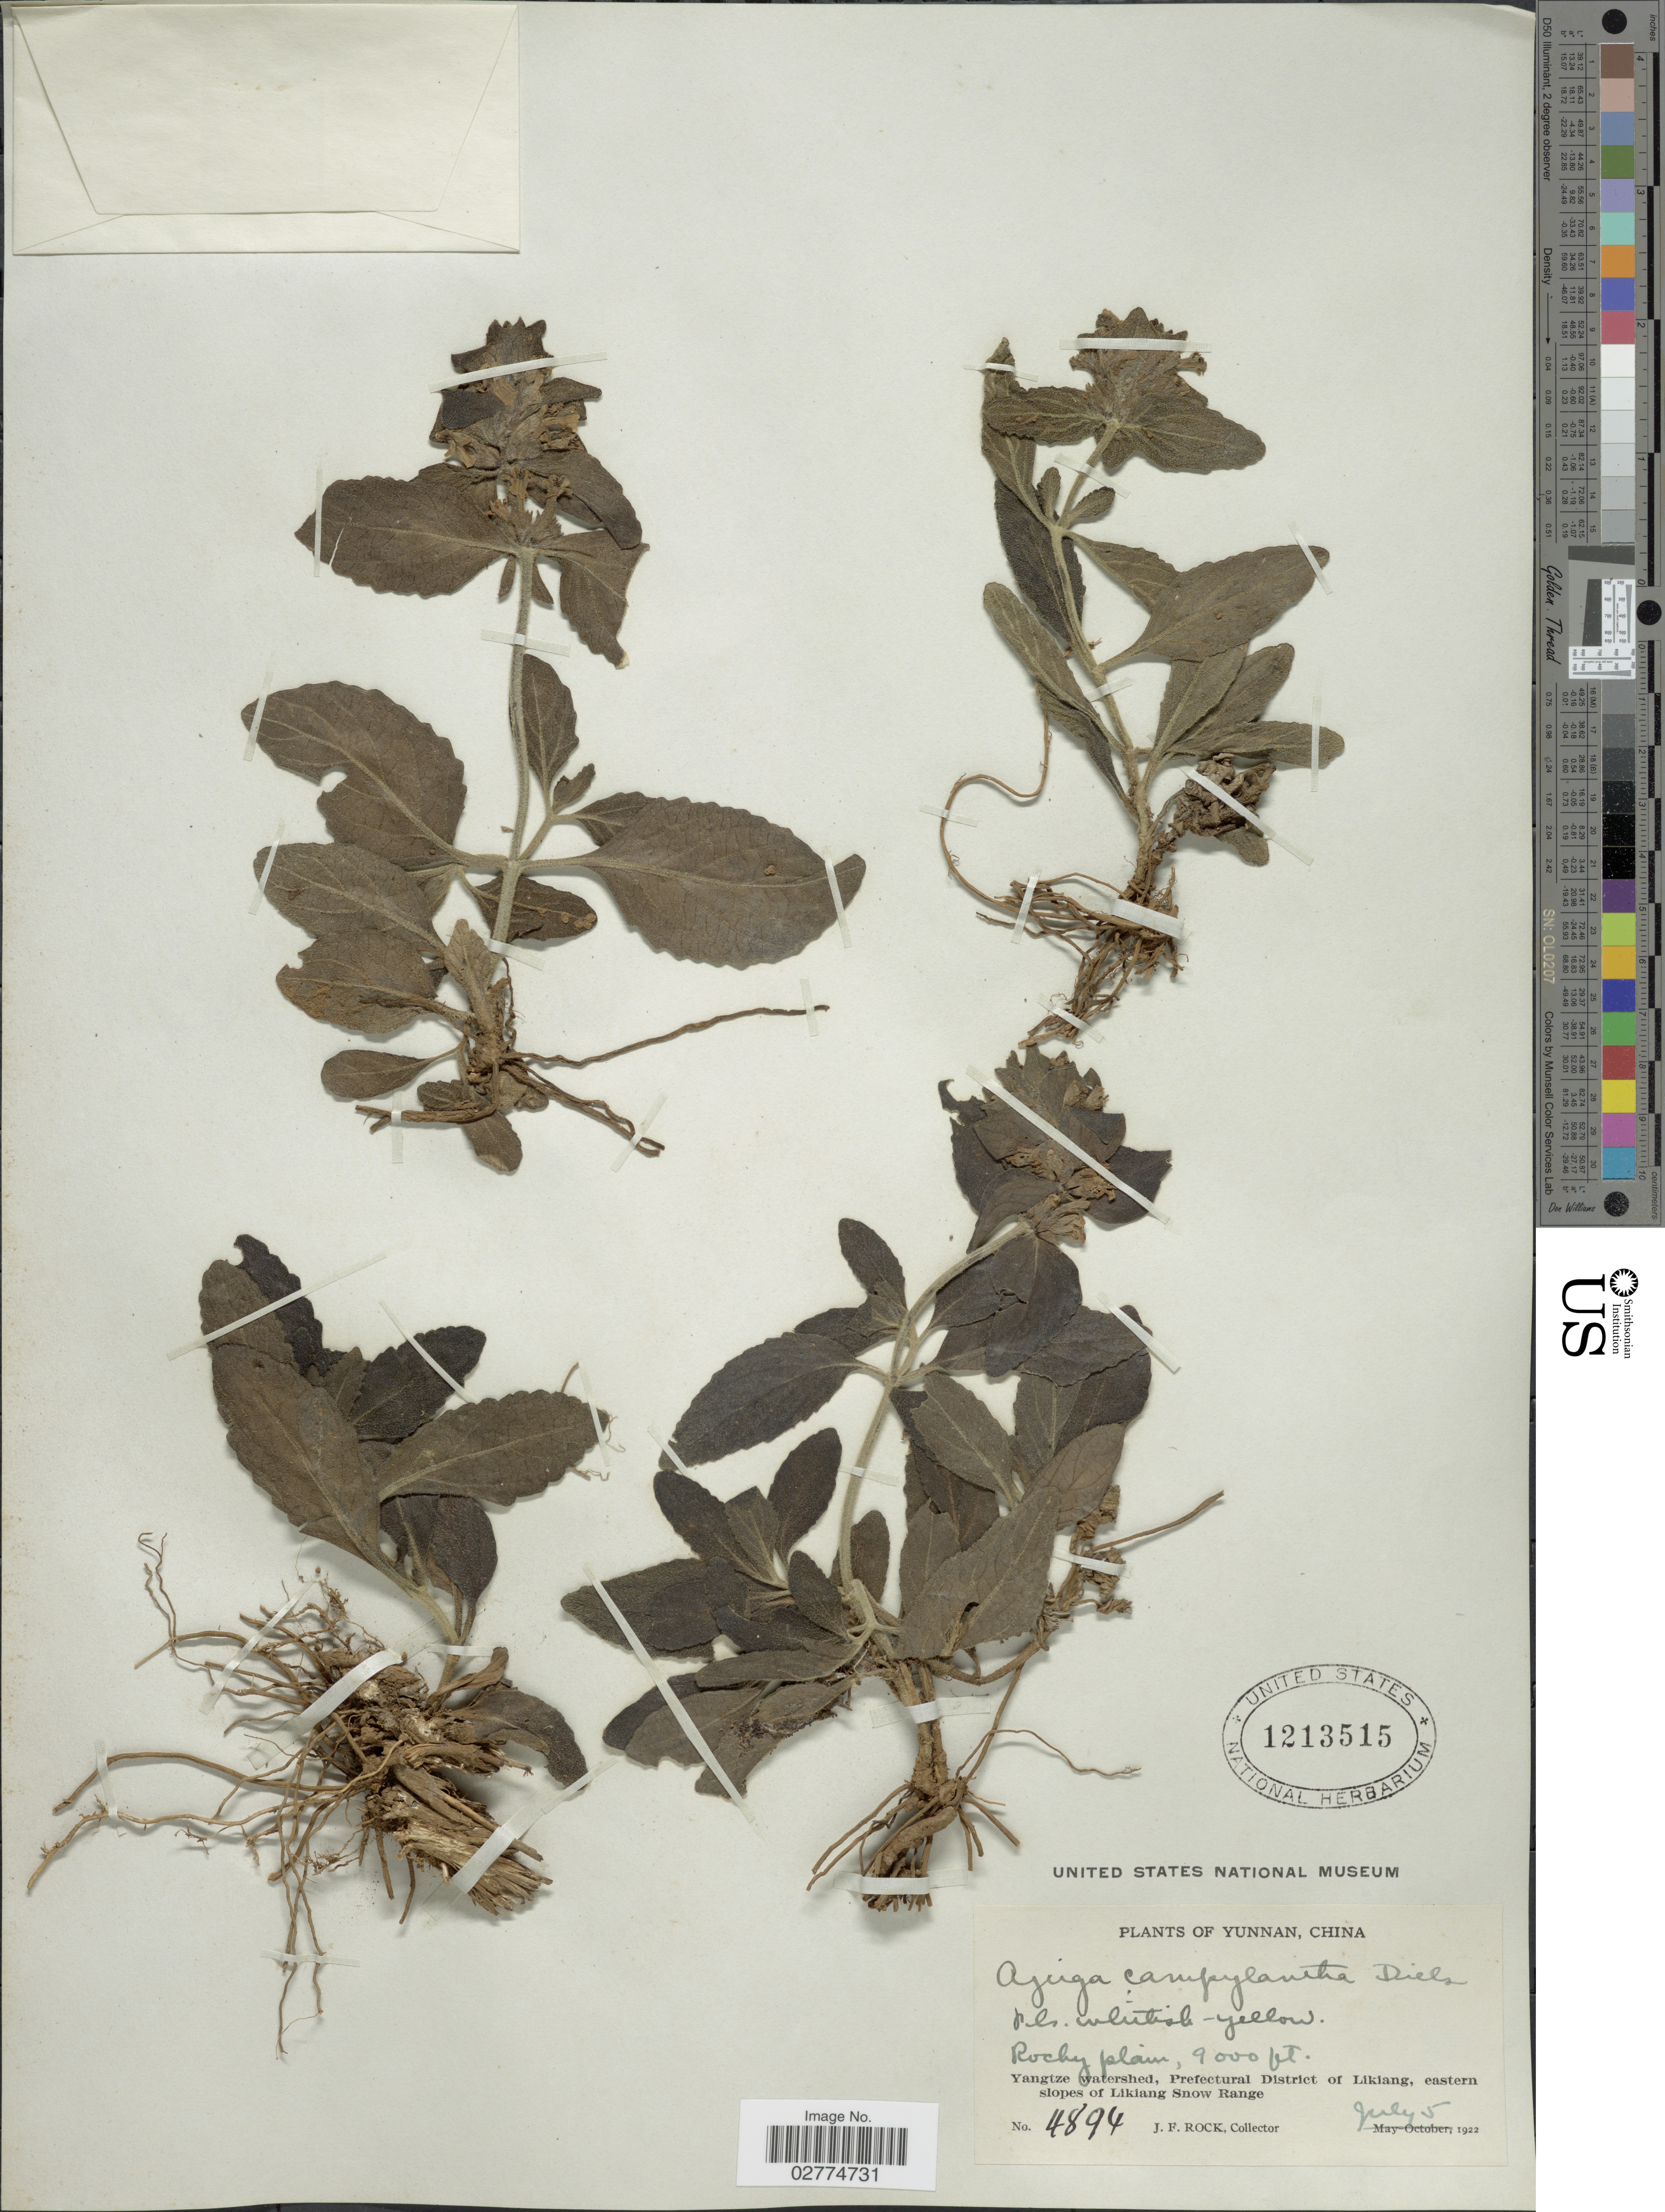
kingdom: Plantae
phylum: Tracheophyta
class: Magnoliopsida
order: Lamiales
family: Lamiaceae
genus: Ajuga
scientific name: Ajuga campylantha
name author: Diels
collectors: J. Rock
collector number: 4894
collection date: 1922-07-05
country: China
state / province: Yunnan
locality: Rocky plain, Yangtze watershed, Prefectural District of Likiang, eastern slopes of Likiang Snow Range.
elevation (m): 2743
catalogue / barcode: US 1213515